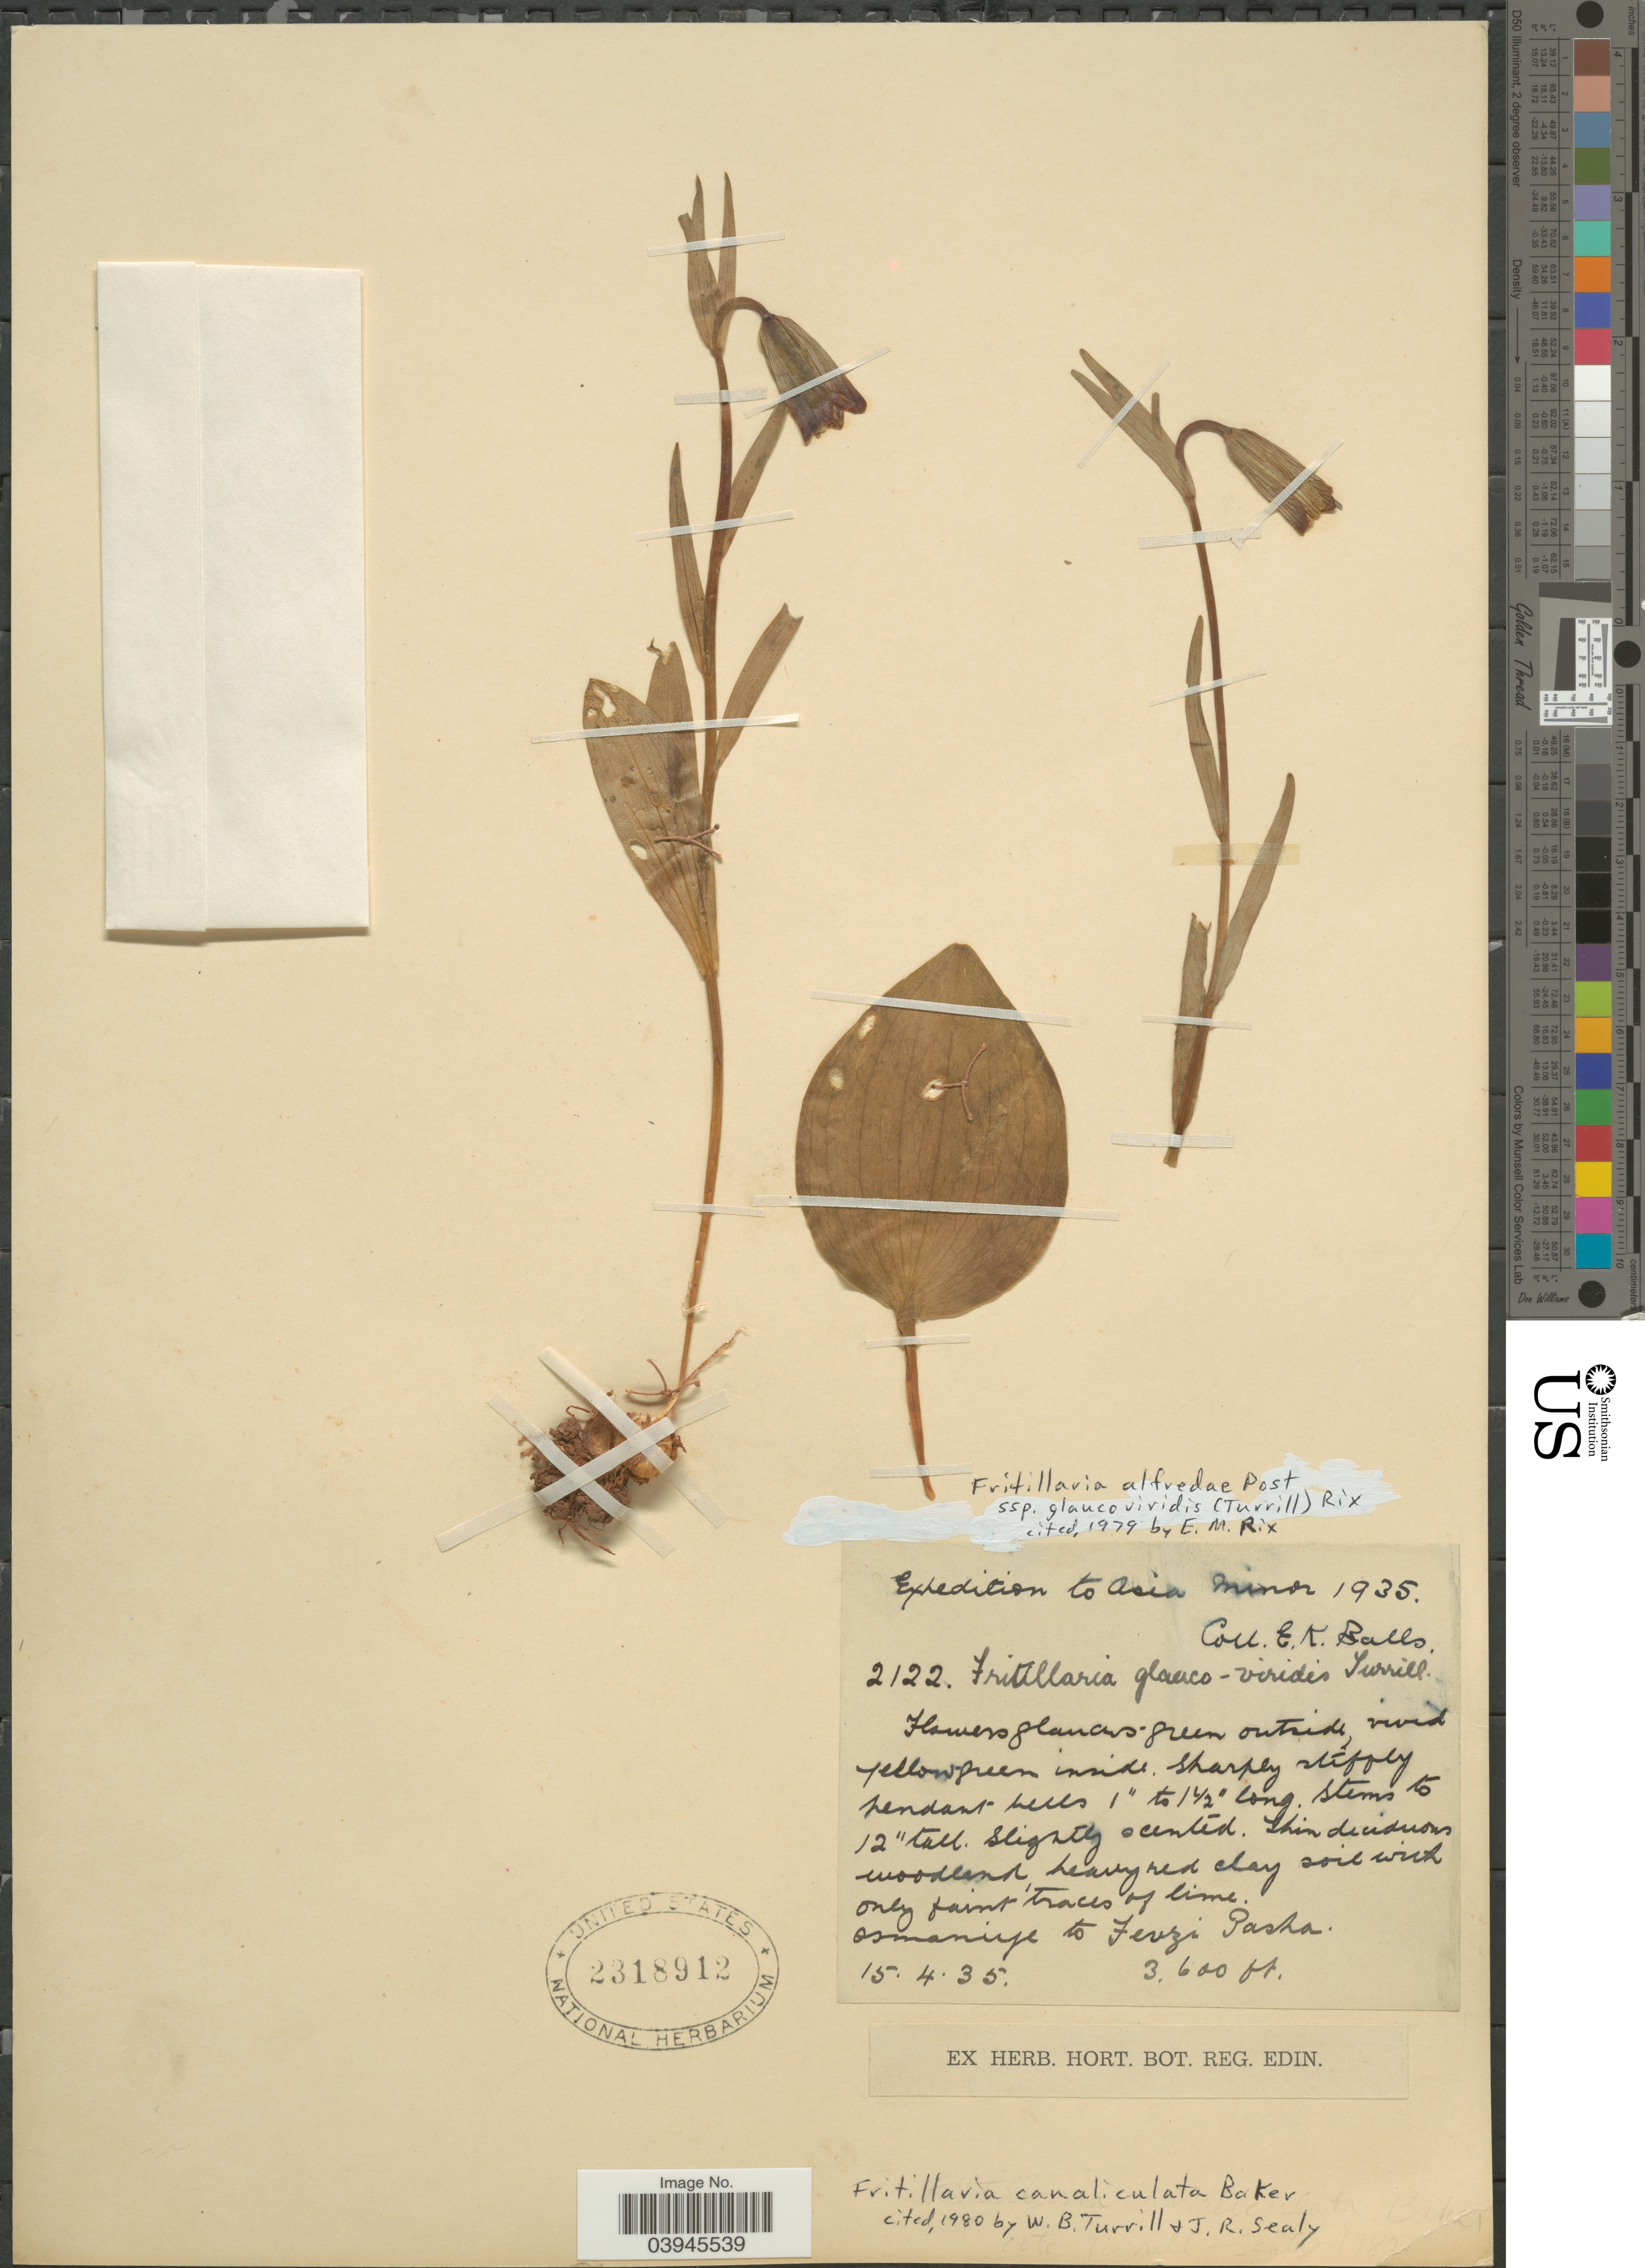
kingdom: Plantae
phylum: Tracheophyta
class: Liliopsida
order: Liliales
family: Liliaceae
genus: Fritillaria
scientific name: Fritillaria canaliculata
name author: Baker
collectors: E. K. Balls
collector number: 2122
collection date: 1935-04-15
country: Turkey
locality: Asia Minor. Osmaniye to Fevzi Pasha.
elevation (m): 1097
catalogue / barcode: US 2318912